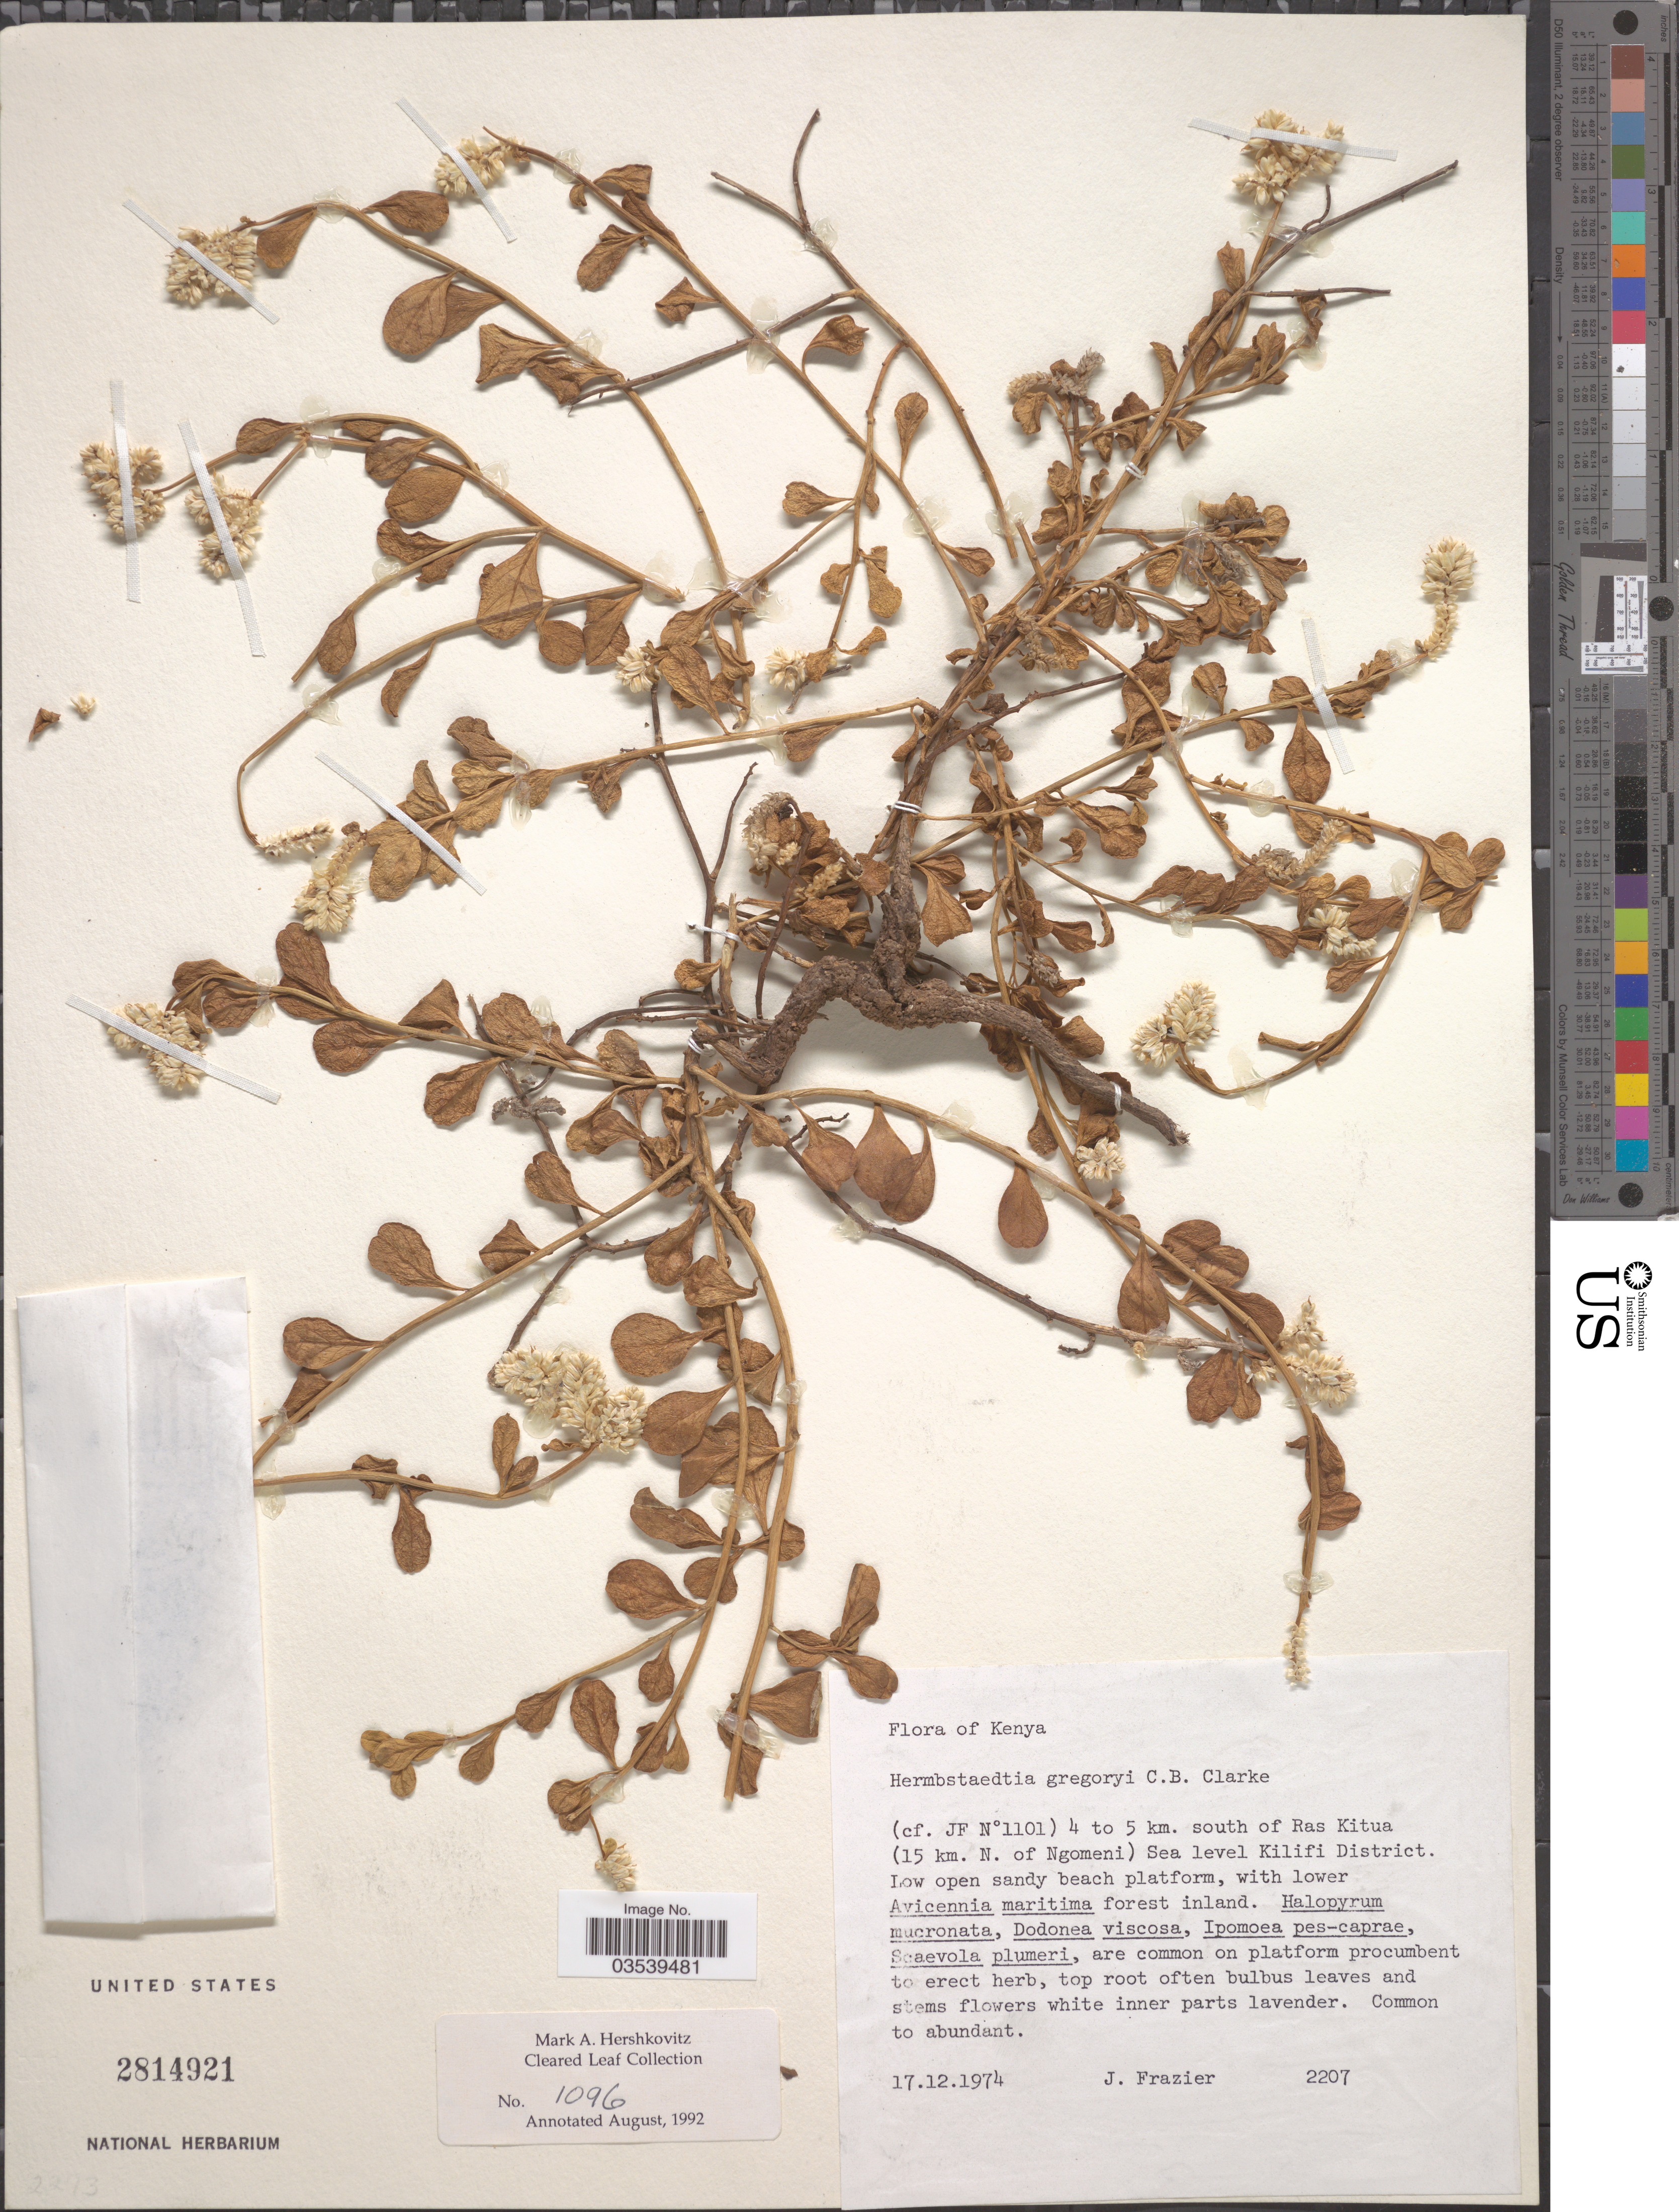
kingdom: Plantae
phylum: Tracheophyta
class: Magnoliopsida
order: Caryophyllales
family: Amaranthaceae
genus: Hermbstaedtia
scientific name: Hermbstaedtia gregoryi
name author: C.B. Clarke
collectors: J. Frazier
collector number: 2207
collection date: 1974-12-17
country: Kenya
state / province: Kilifi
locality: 4 to 5 km. south of Ras Kitua (15 km. N. of Ngomeni) Kilifi District.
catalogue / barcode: US 2814921